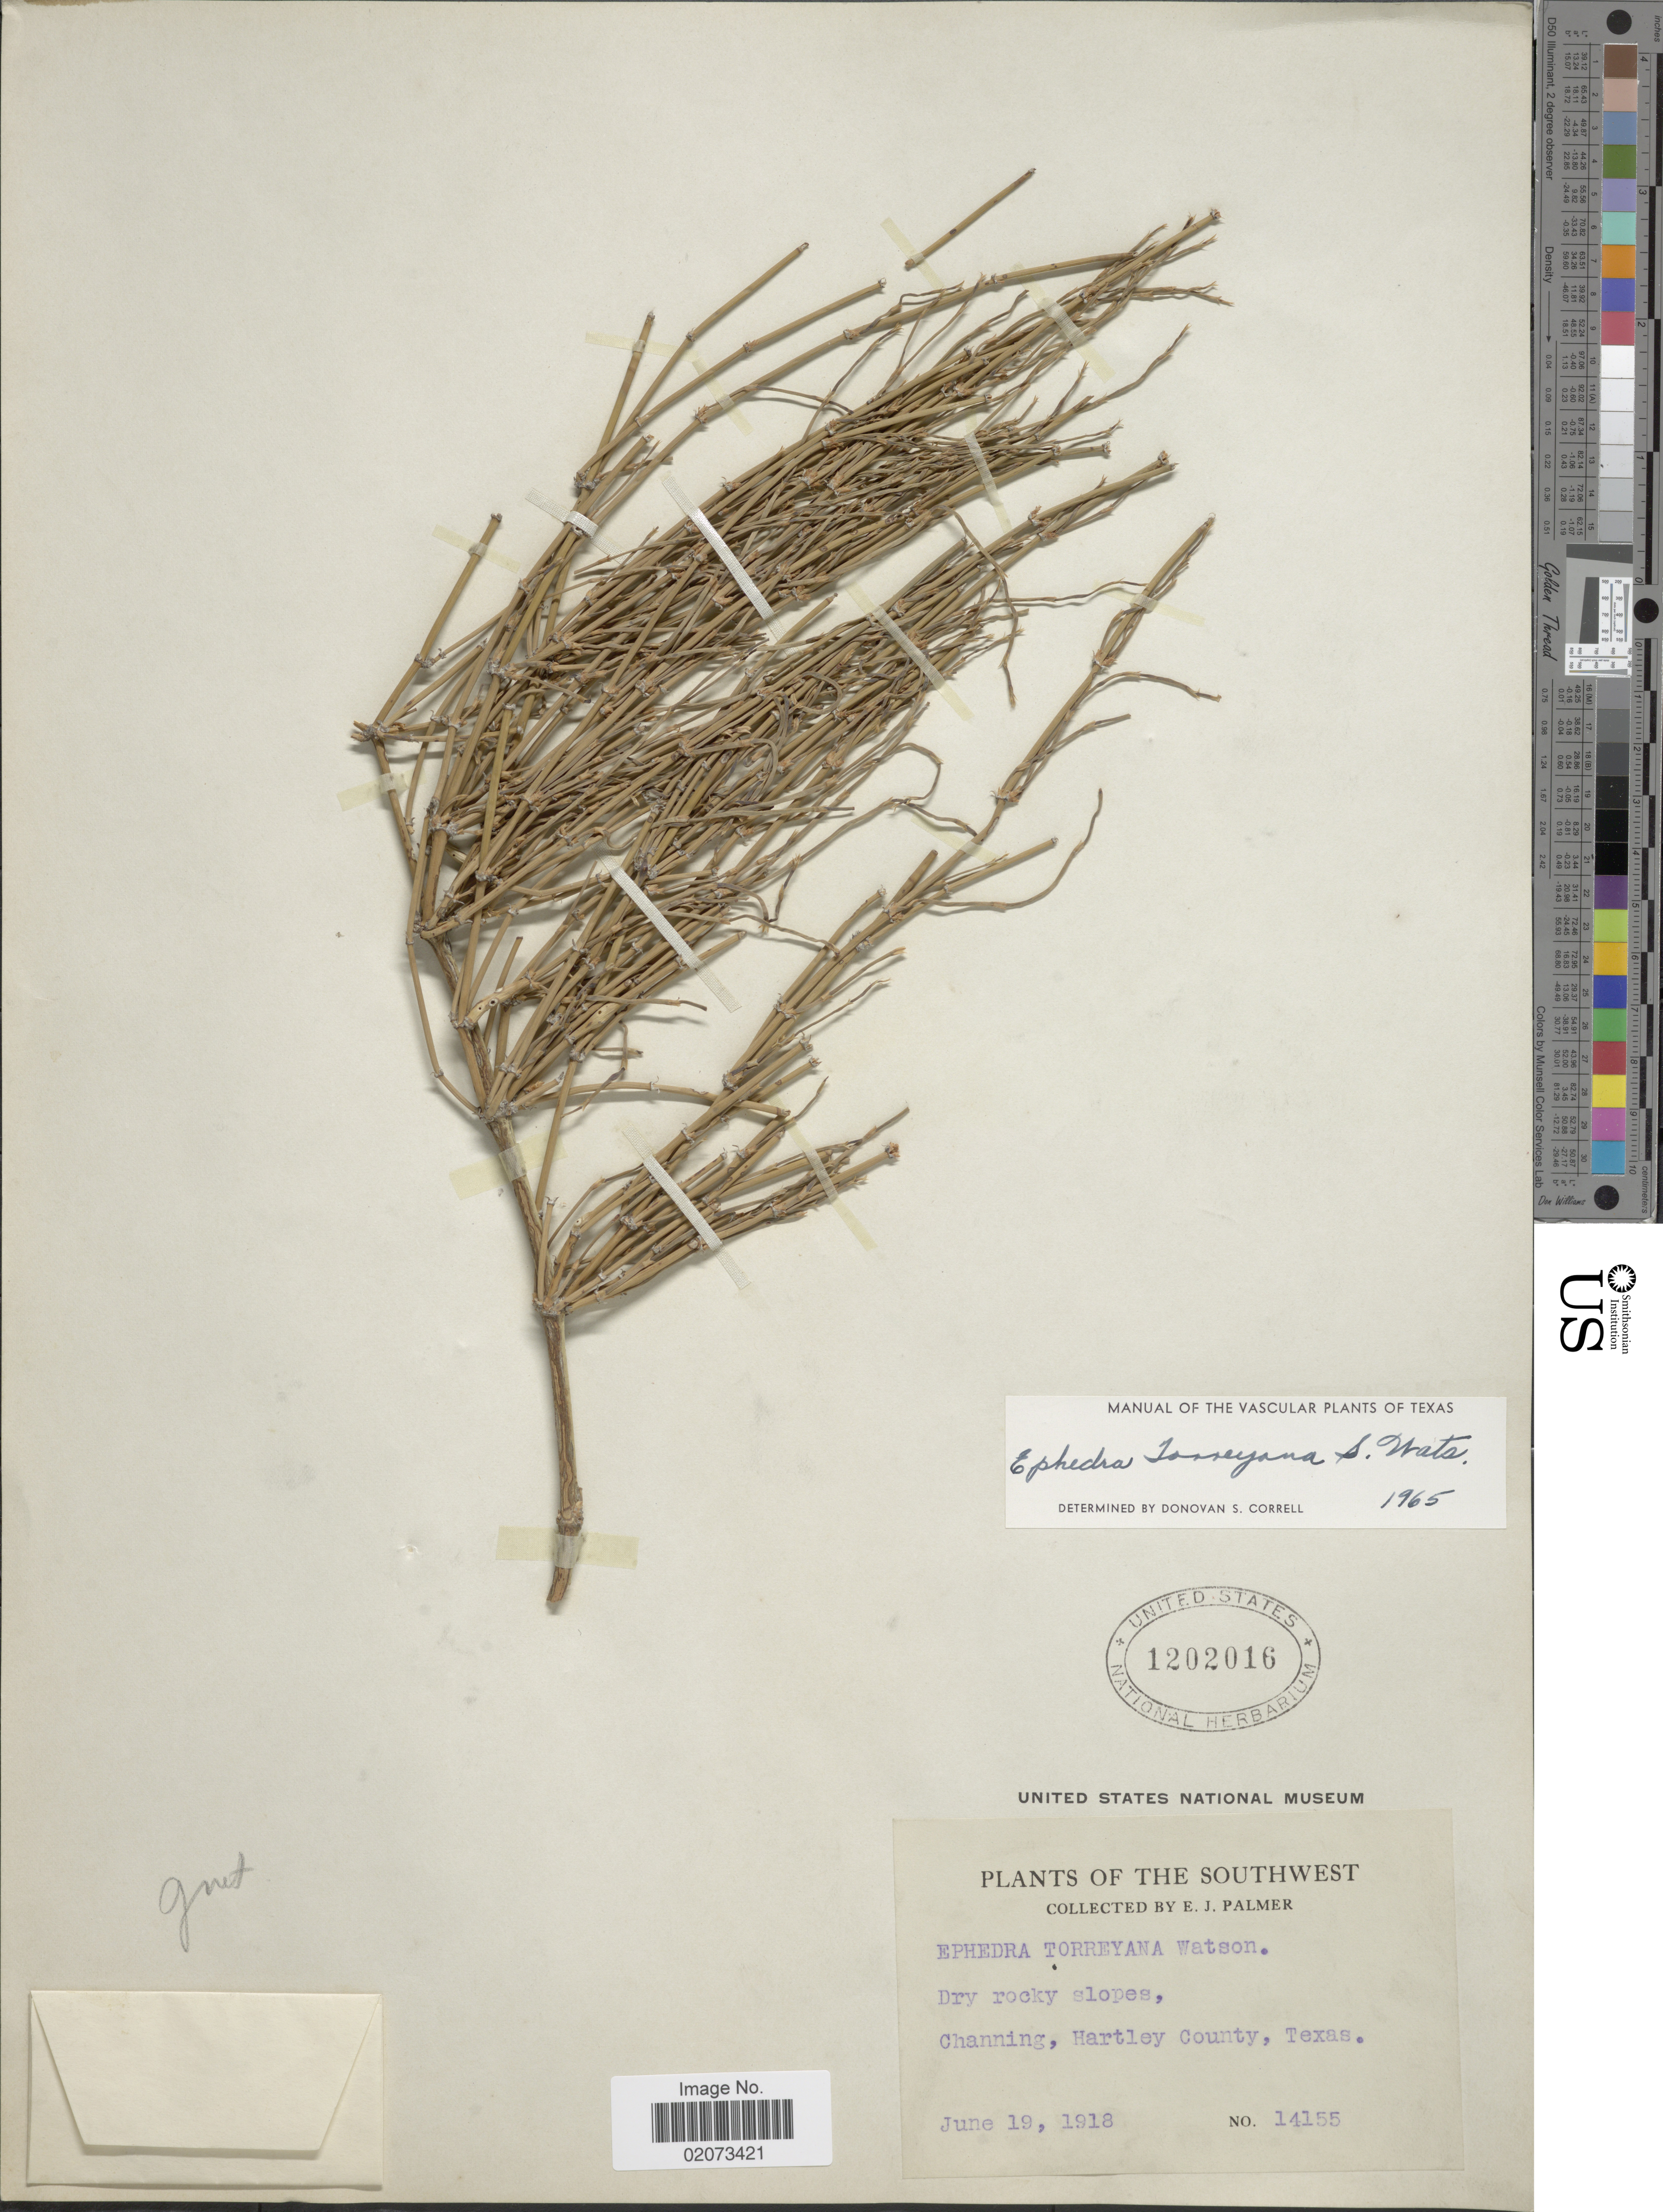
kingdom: Plantae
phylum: Tracheophyta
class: Gnetopsida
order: Ephedrales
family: Ephedraceae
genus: Ephedra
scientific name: Ephedra torreyana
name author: S. Watson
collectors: E. J. Palmer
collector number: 14155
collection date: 1918-06-19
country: United States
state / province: Texas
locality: Southwest, Channing, Hartley County, Texas.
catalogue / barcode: US 1202016